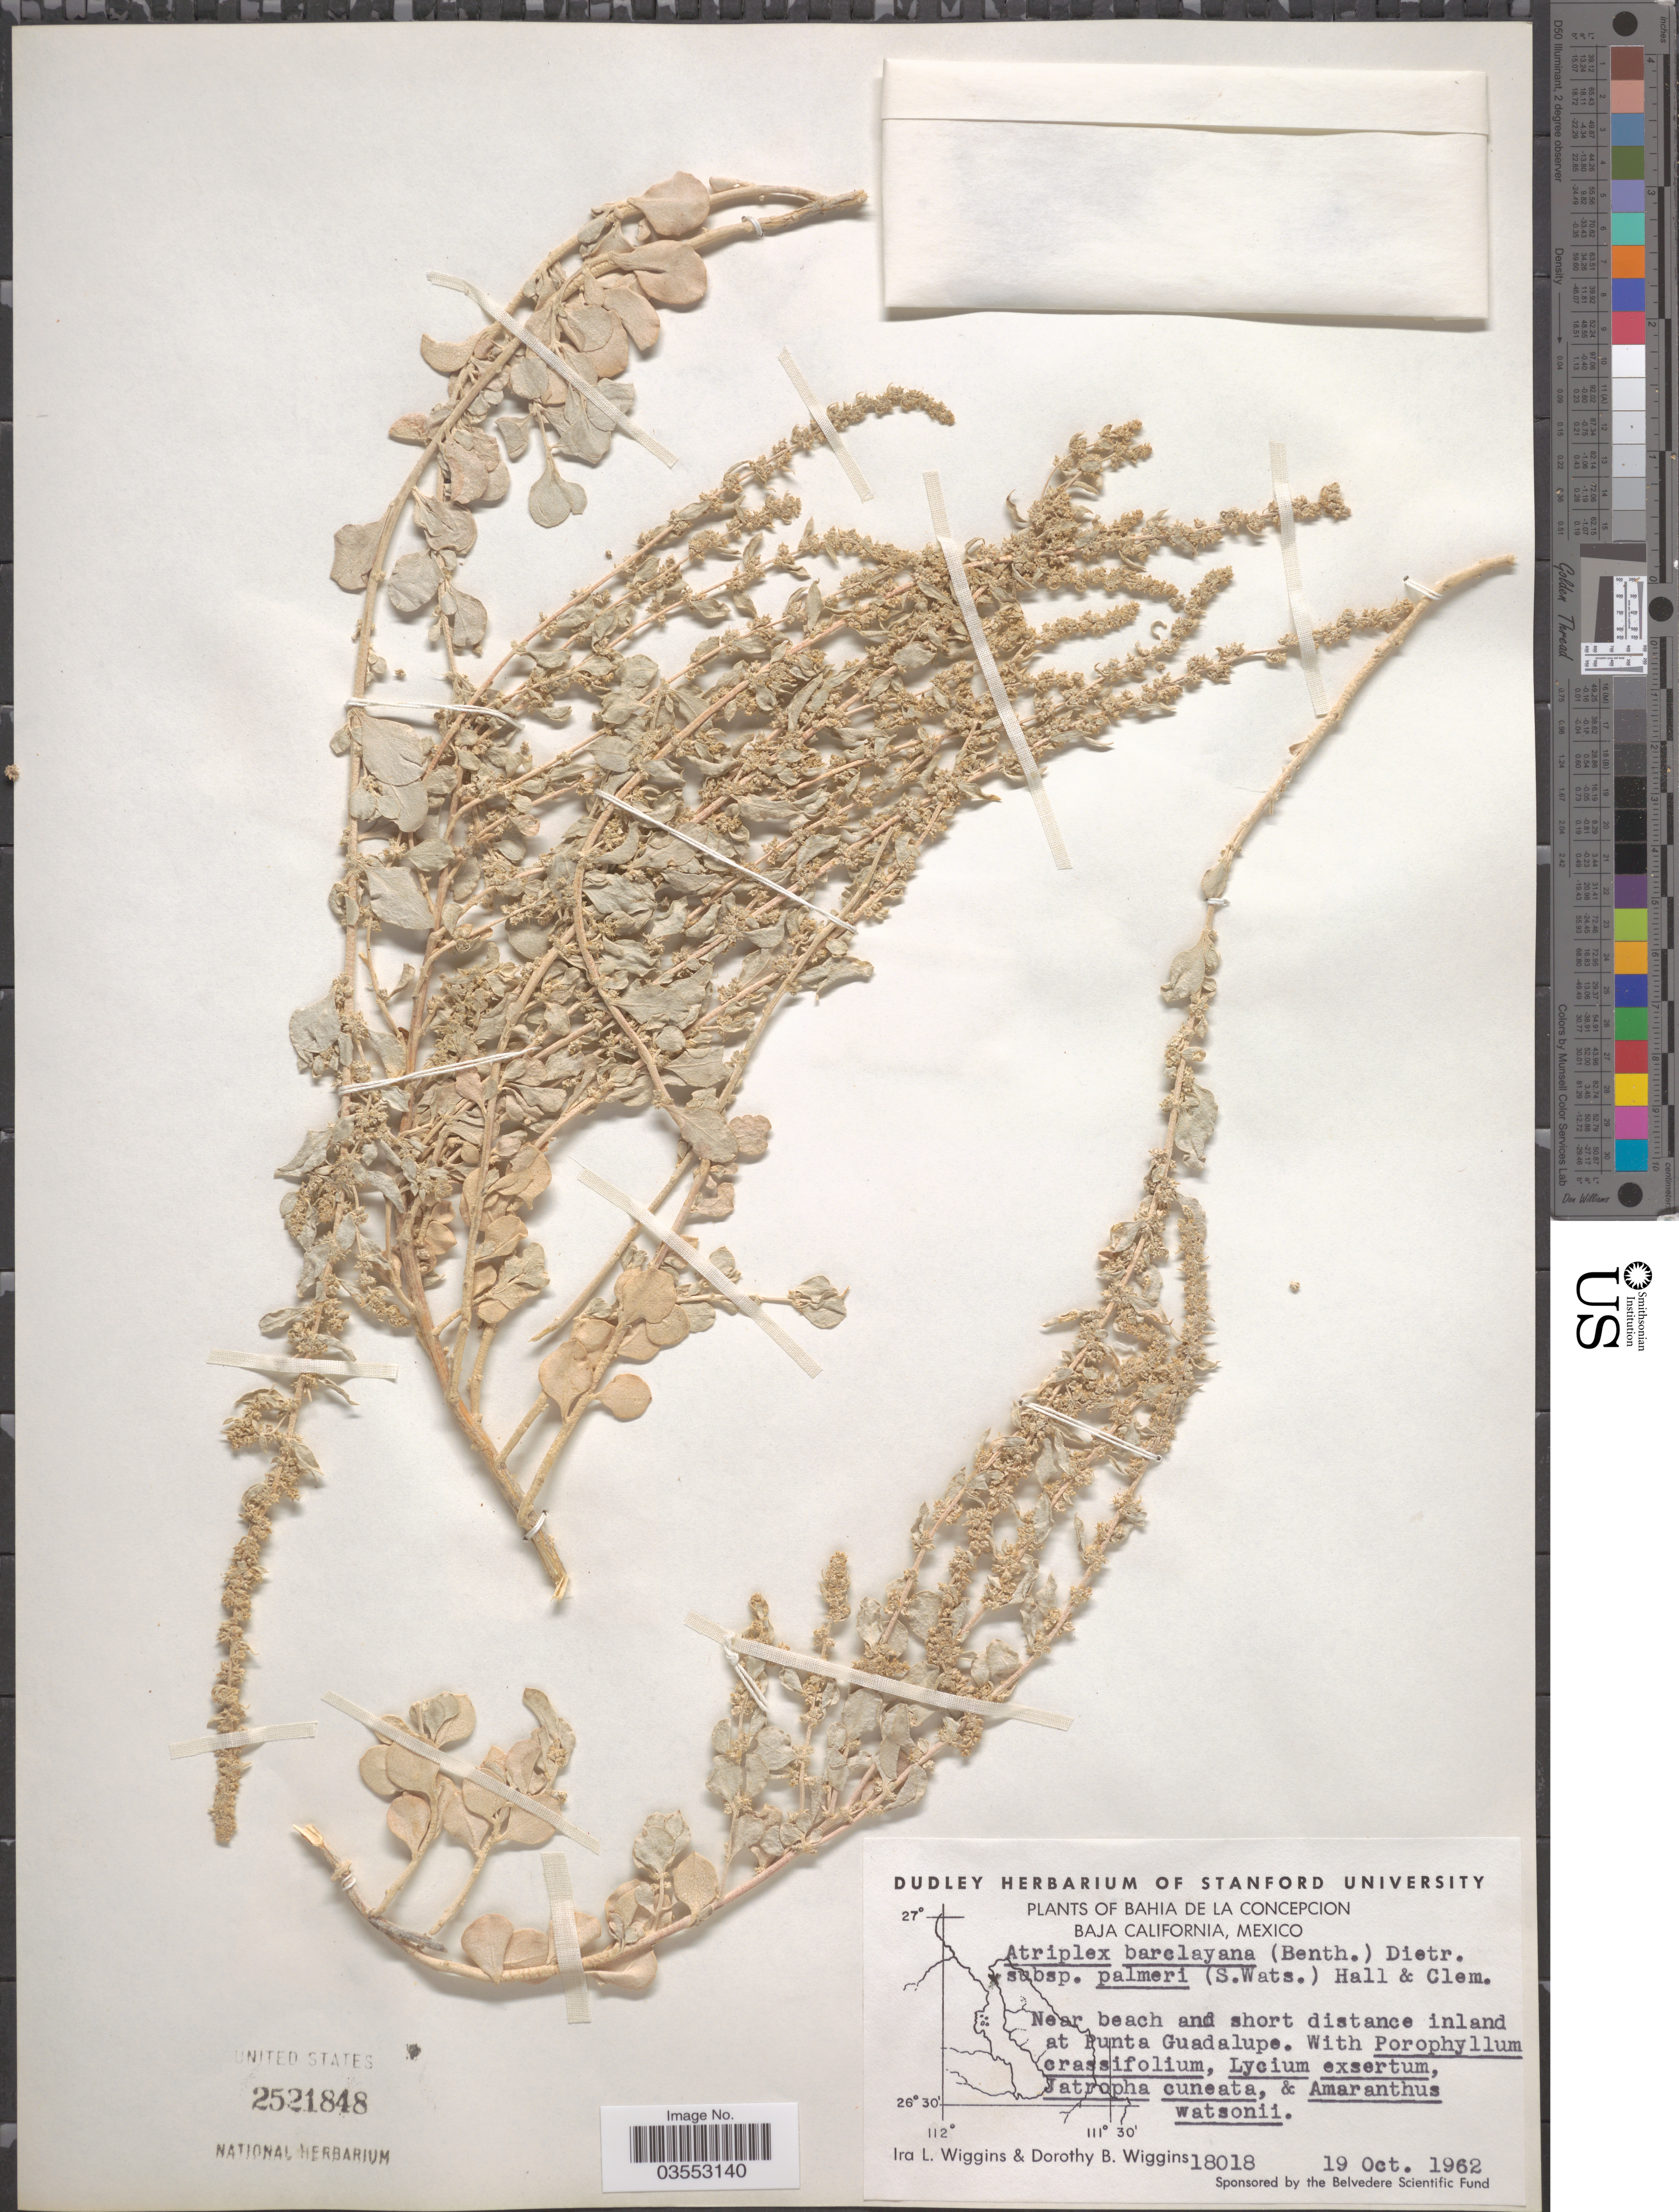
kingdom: Plantae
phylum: Tracheophyta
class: Magnoliopsida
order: Caryophyllales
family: Amaranthaceae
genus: Atriplex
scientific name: Atriplex barclayana subsp. palmeri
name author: (S. Watson) H.M. Hall & Clem.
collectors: I. L. Wiggins & D. B. Wiggins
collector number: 18018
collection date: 1962-10-19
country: Mexico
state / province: Baja California Sur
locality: Bahia de La Concepcion. Near beach and short distance inland at Punta Guadalupe.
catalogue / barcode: US 2521848